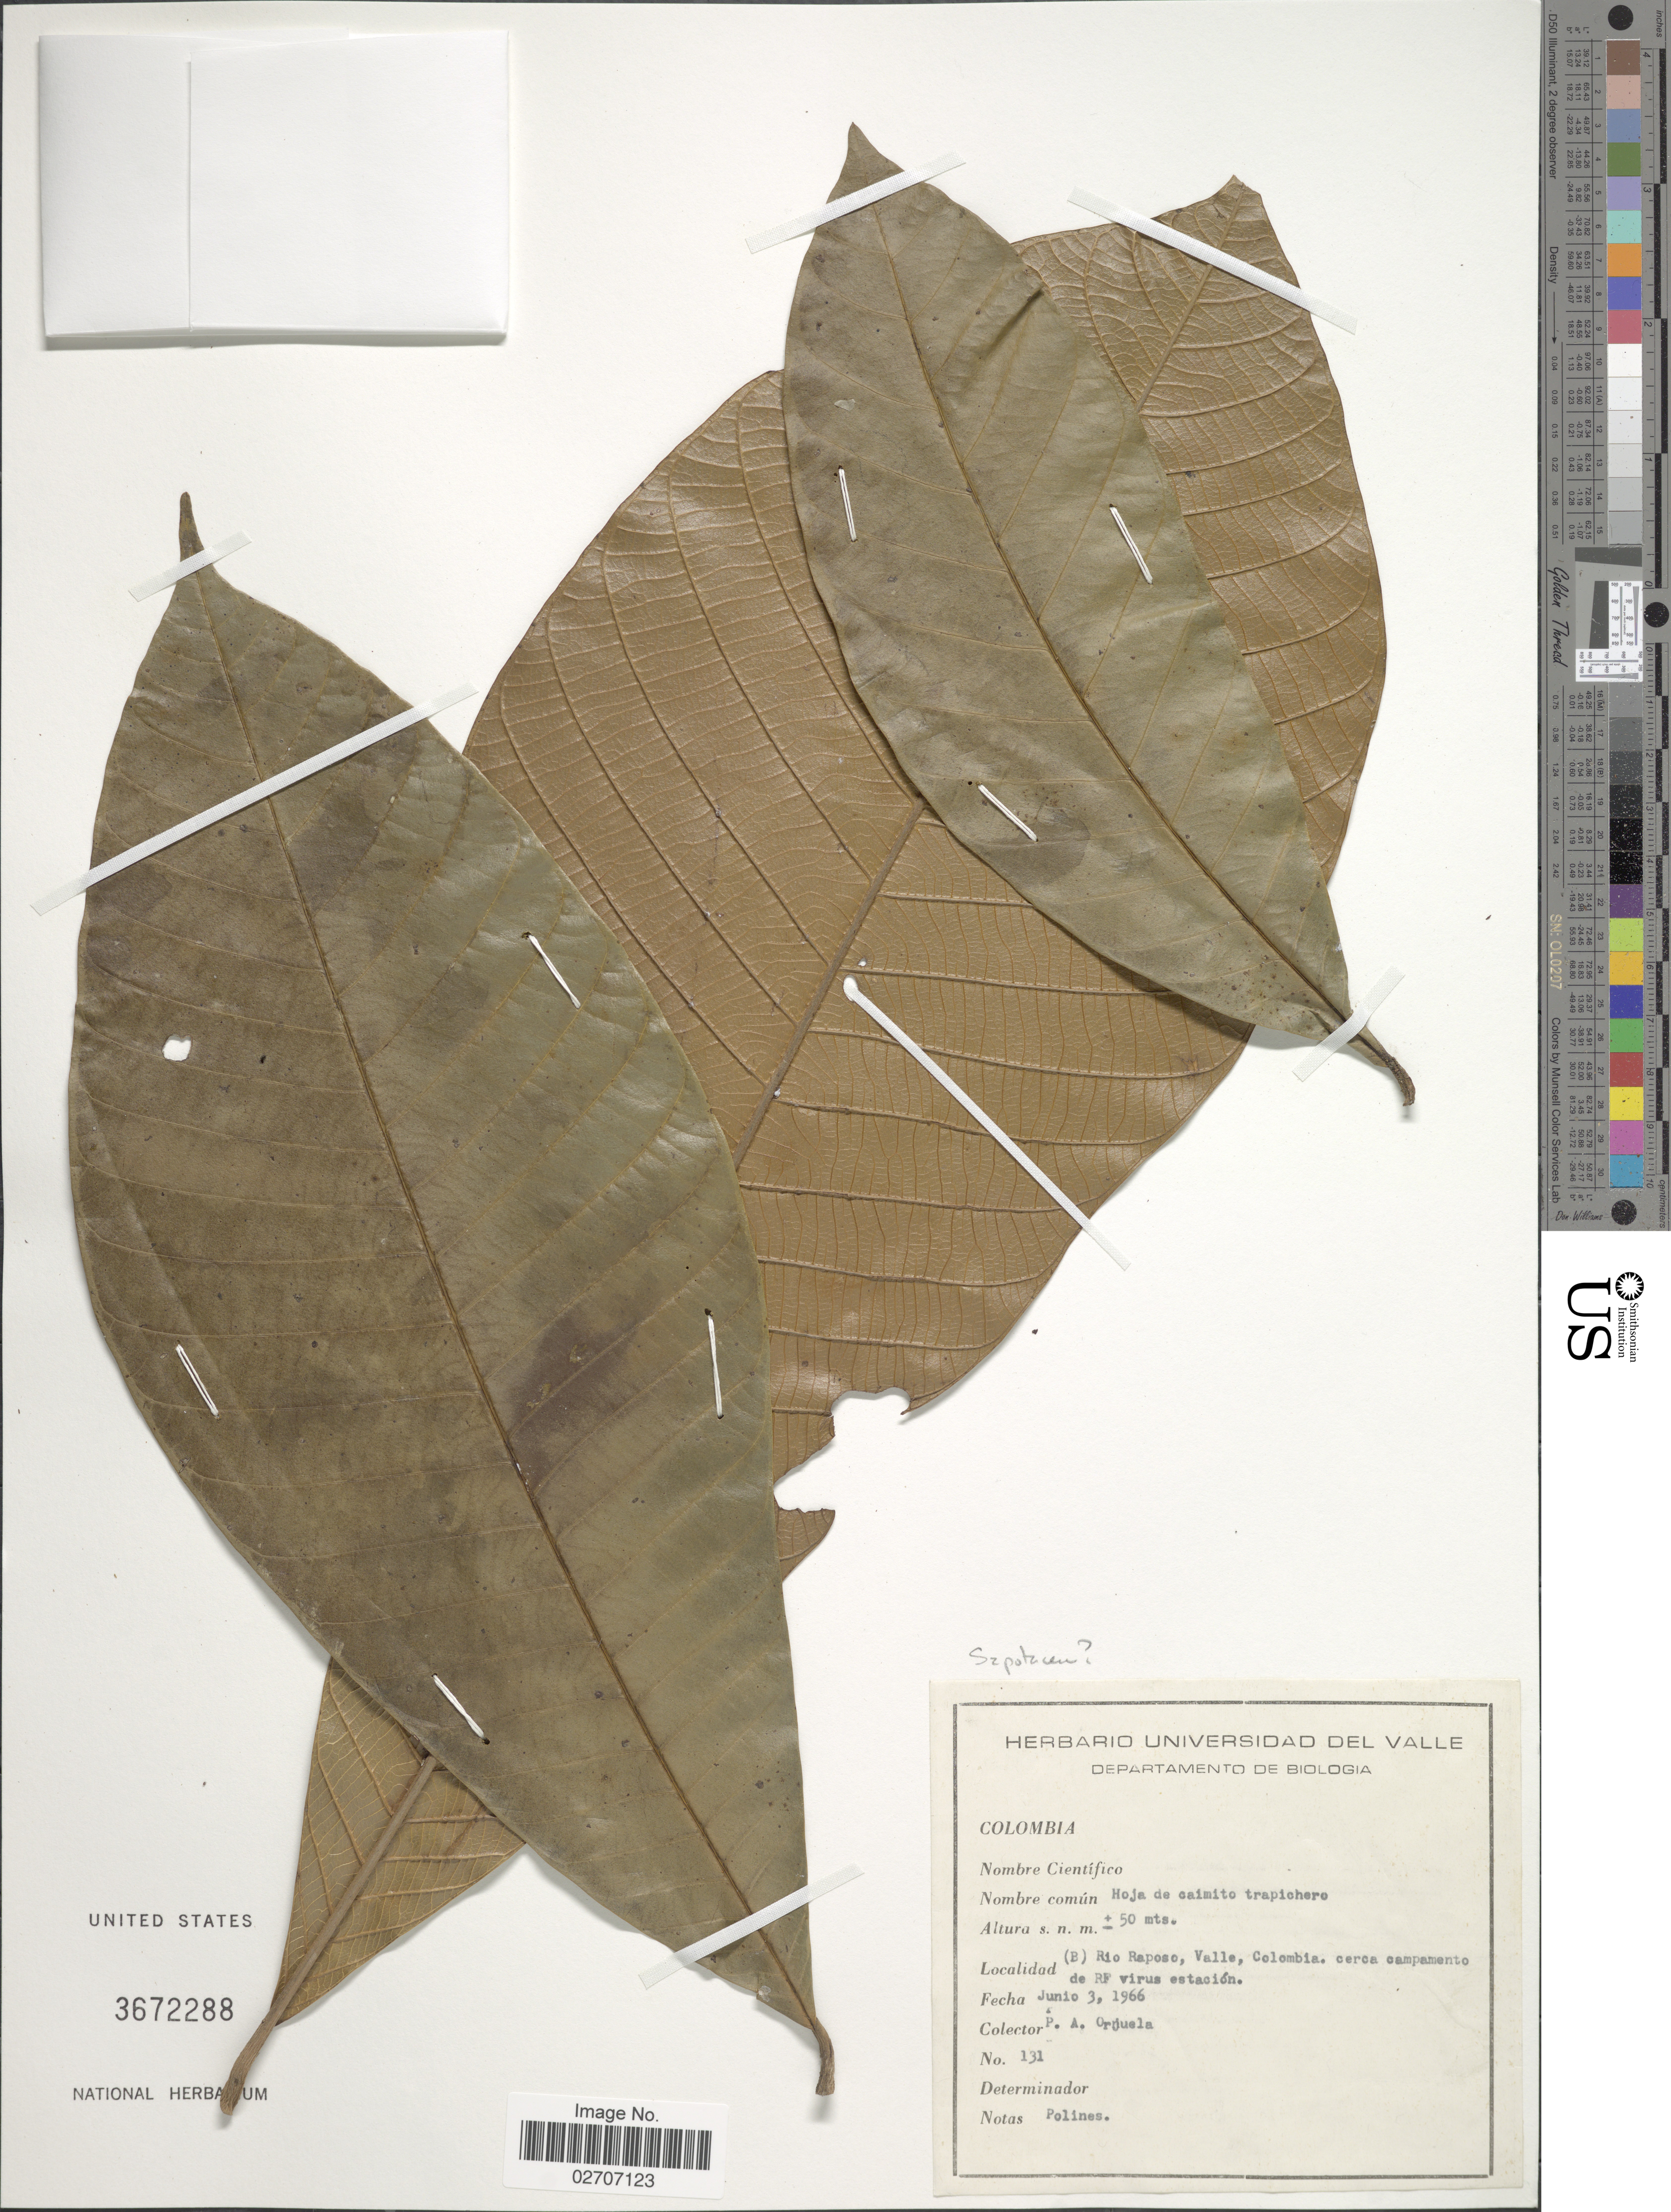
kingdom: Plantae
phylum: Tracheophyta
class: Magnoliopsida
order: Ericales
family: Sapotaceae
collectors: P. A. Orjuela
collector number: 131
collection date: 1966-06-03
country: Colombia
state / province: Valle del Cauca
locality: (B) Rio Raposo, Valle, cerca campamento de RF virus estación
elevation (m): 50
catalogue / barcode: US 3672288